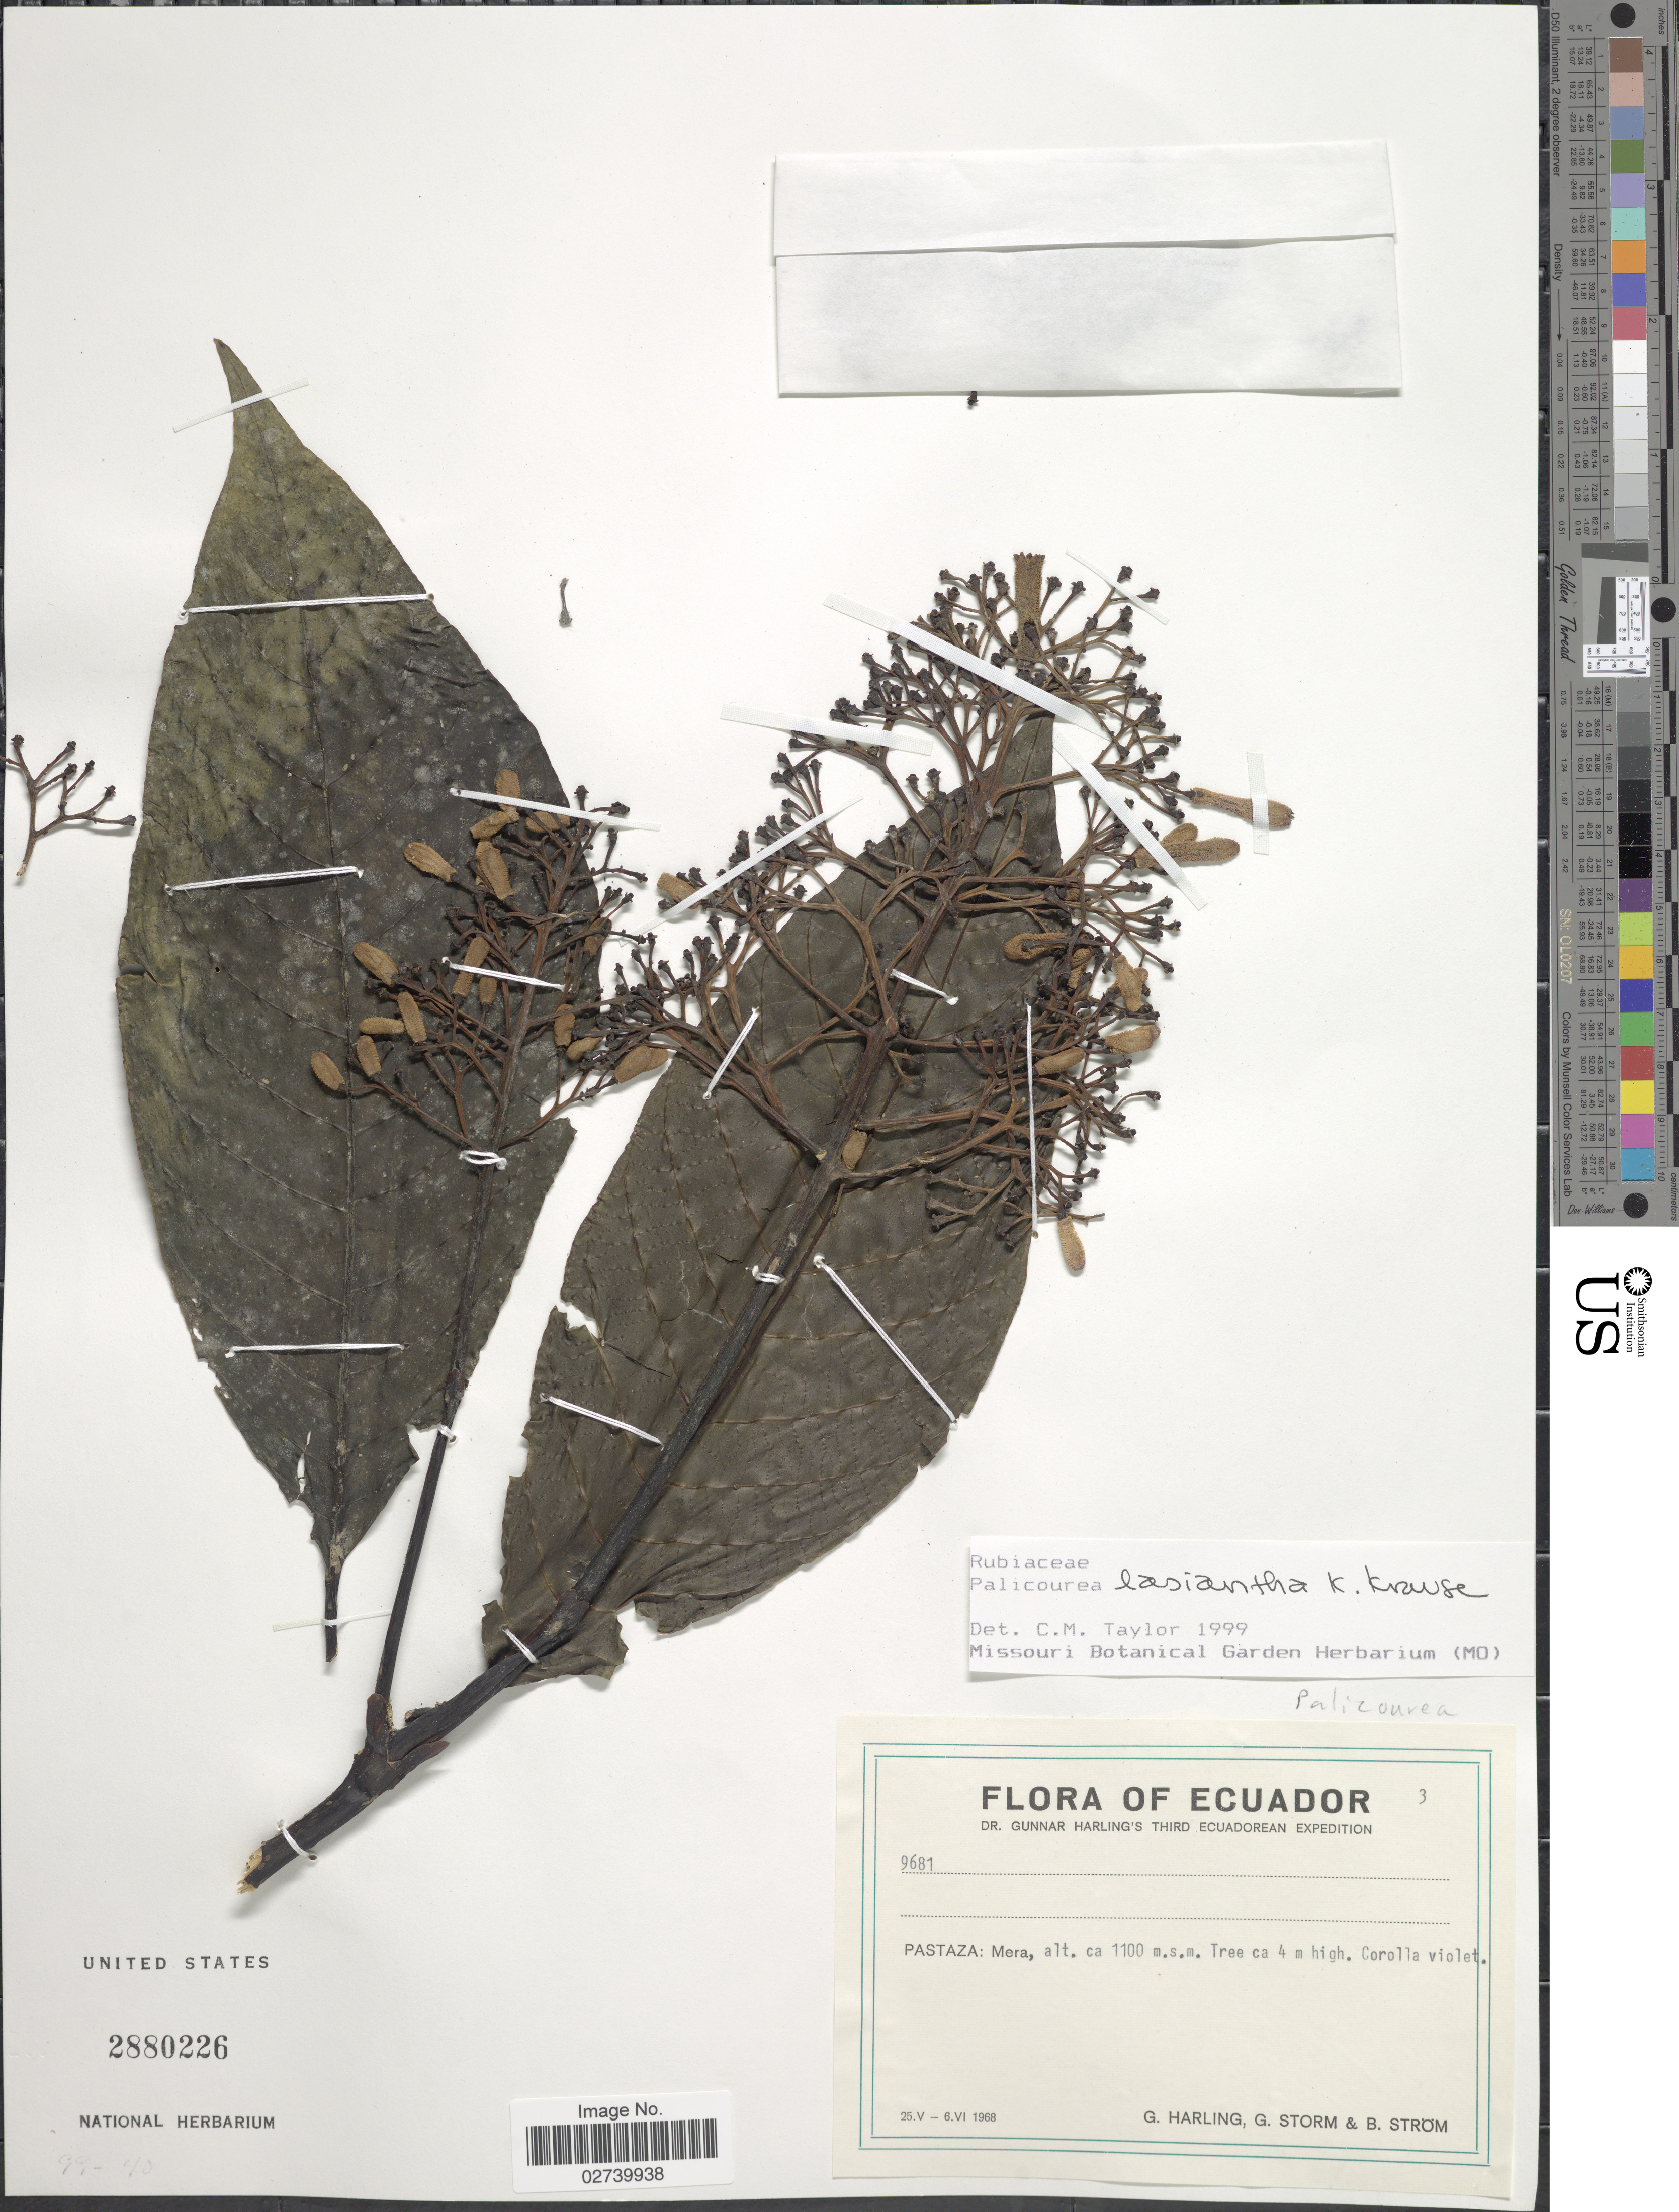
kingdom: Plantae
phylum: Tracheophyta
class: Magnoliopsida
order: Gentianales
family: Rubiaceae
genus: Palicourea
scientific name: Palicourea lasiantha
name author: Krause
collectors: G. Harling, G. Storm & B. Ström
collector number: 9681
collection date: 1968-05-25/1968-06-06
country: Ecuador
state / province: Pastaza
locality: Mera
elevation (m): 1100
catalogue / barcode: US 2880226